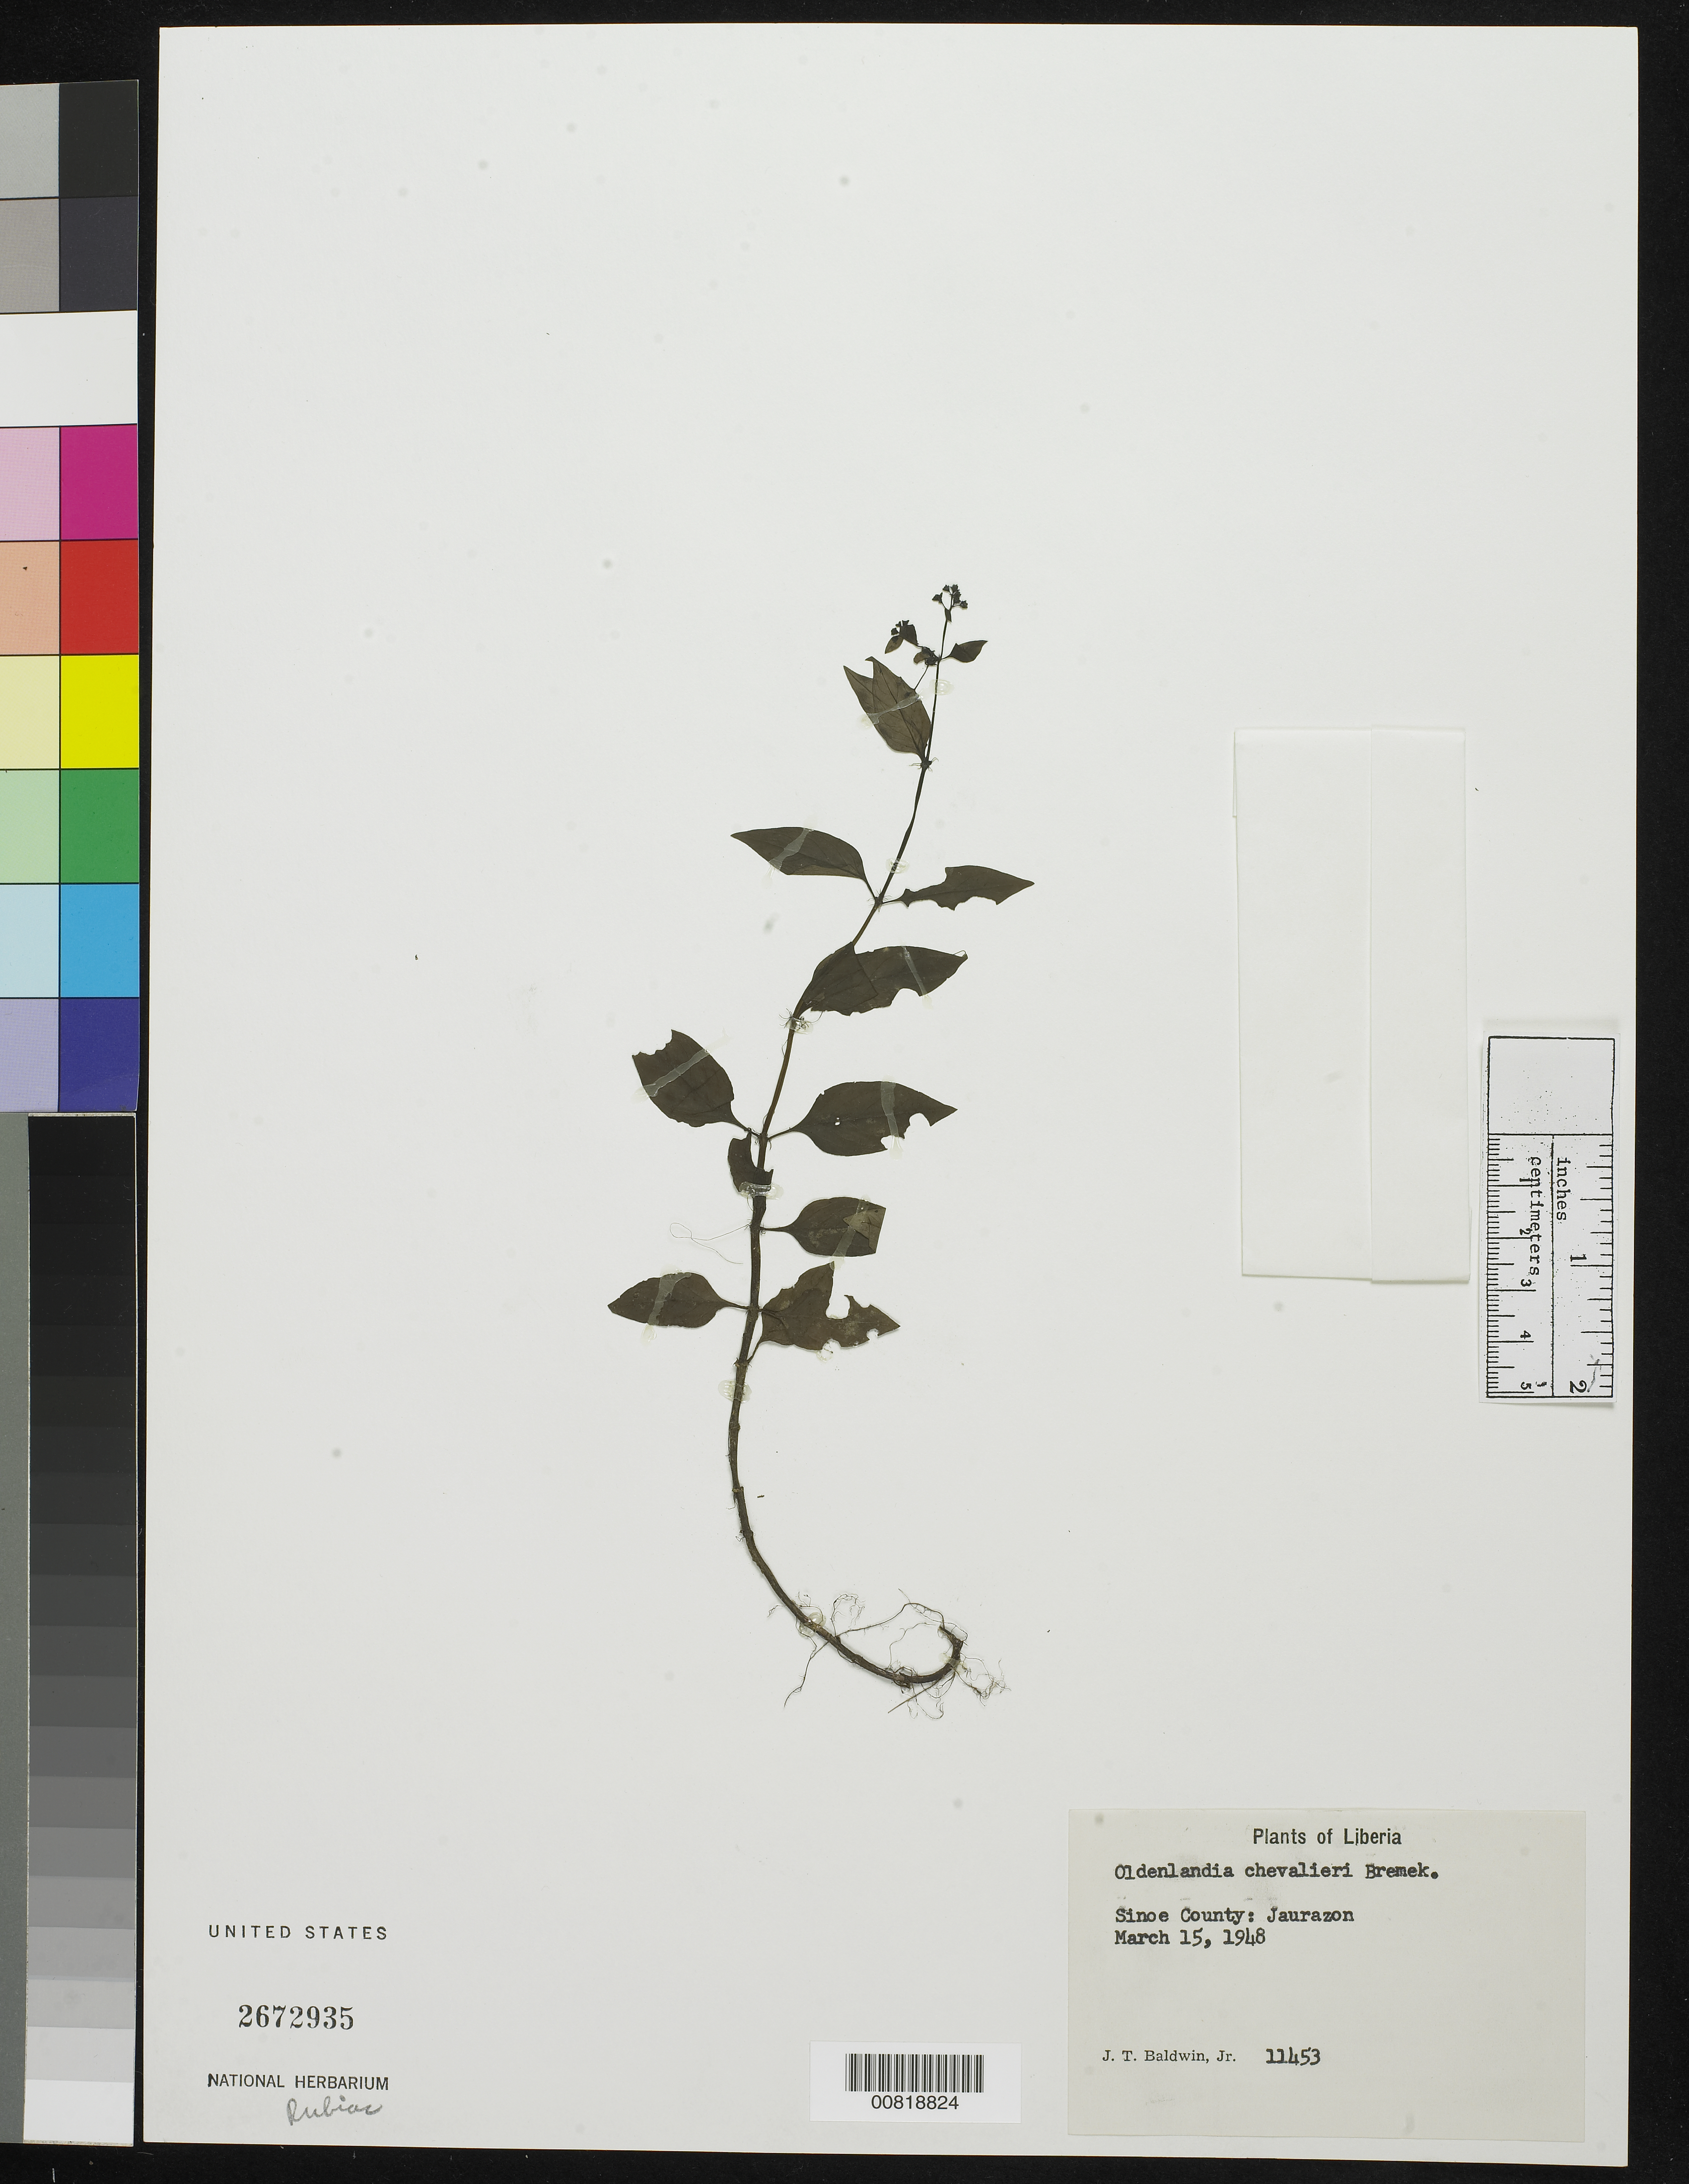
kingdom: Plantae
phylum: Tracheophyta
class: Magnoliopsida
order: Gentianales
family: Rubiaceae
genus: Oldenlandia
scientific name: Oldenlandia johnstonii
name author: (Oliv.) K. Schum. ex Engl.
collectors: J. T. Baldwin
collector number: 11453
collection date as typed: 15 Mar 1948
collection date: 1948-03-15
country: Liberia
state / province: Sinoe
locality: Jaurazon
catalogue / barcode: US 2672935